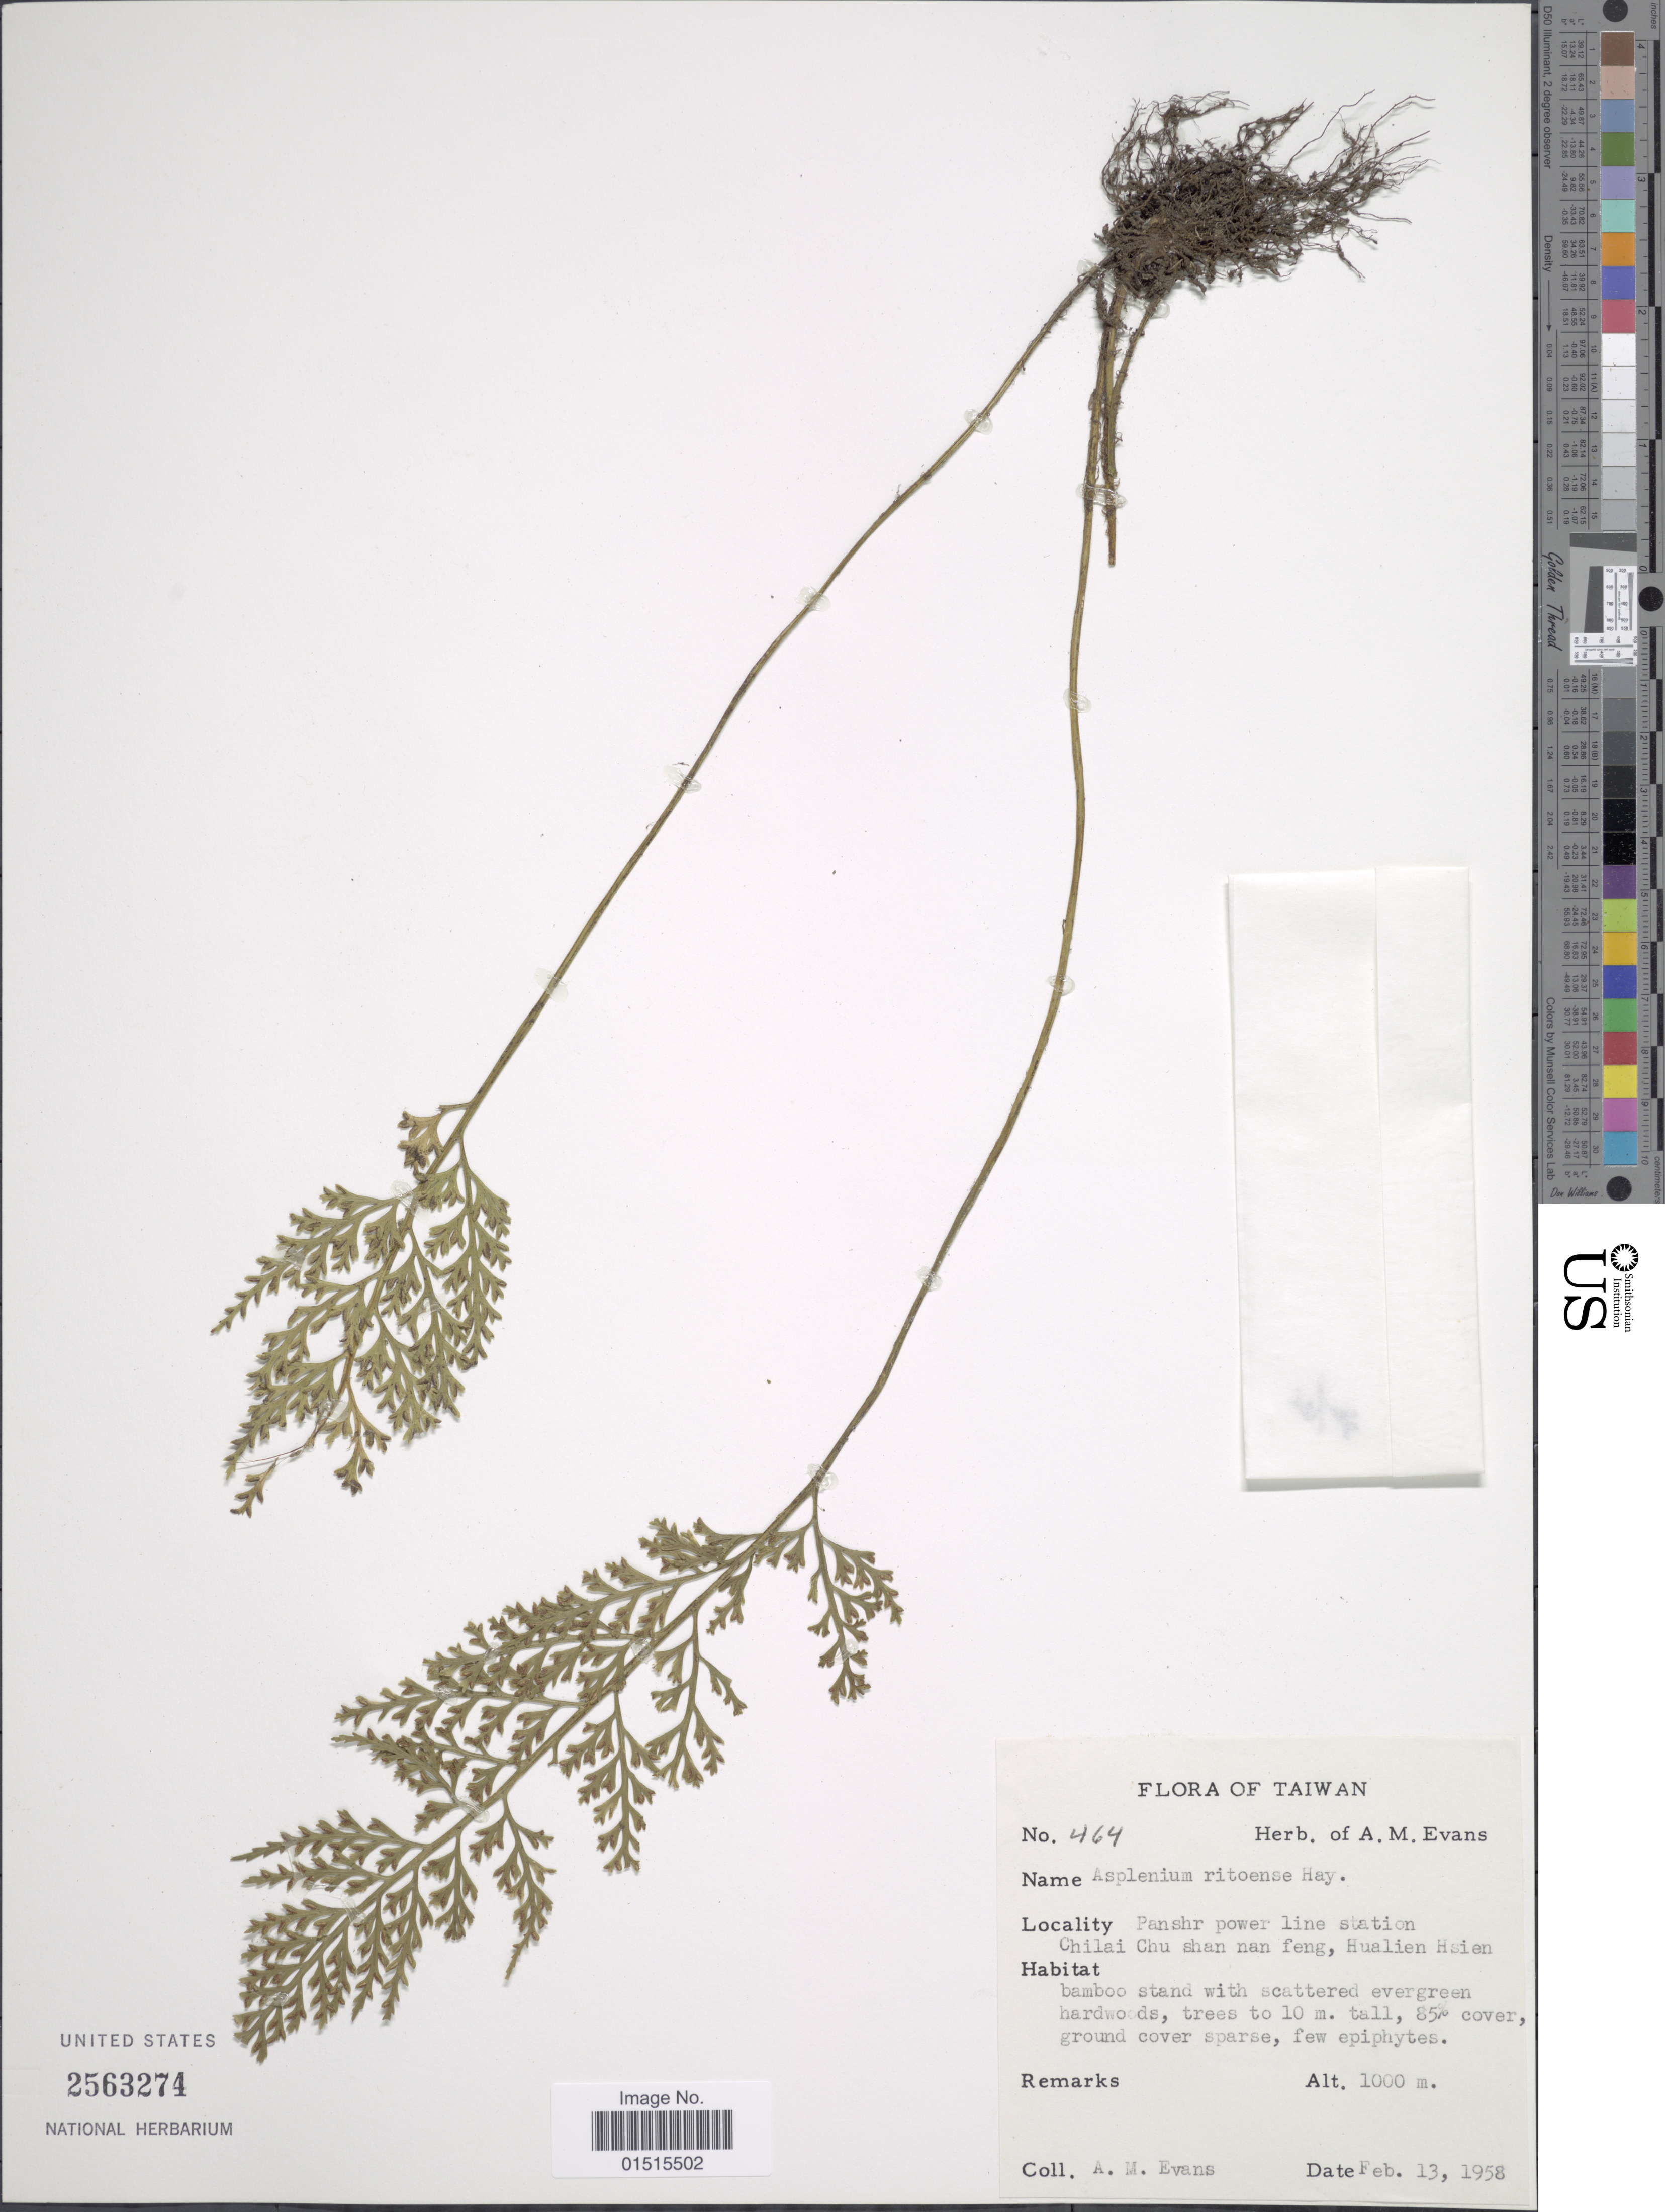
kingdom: Plantae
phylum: Tracheophyta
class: Polypodiopsida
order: Polypodiales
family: Aspleniaceae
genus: Asplenium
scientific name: Asplenium ritoense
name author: Hayata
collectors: A. M. Evans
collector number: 464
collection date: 1958-02-13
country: Taiwan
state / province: Hualien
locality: Panshr power line station Chilai Chu shan nan feng, Hualien Hsien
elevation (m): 1000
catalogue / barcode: US 2563274